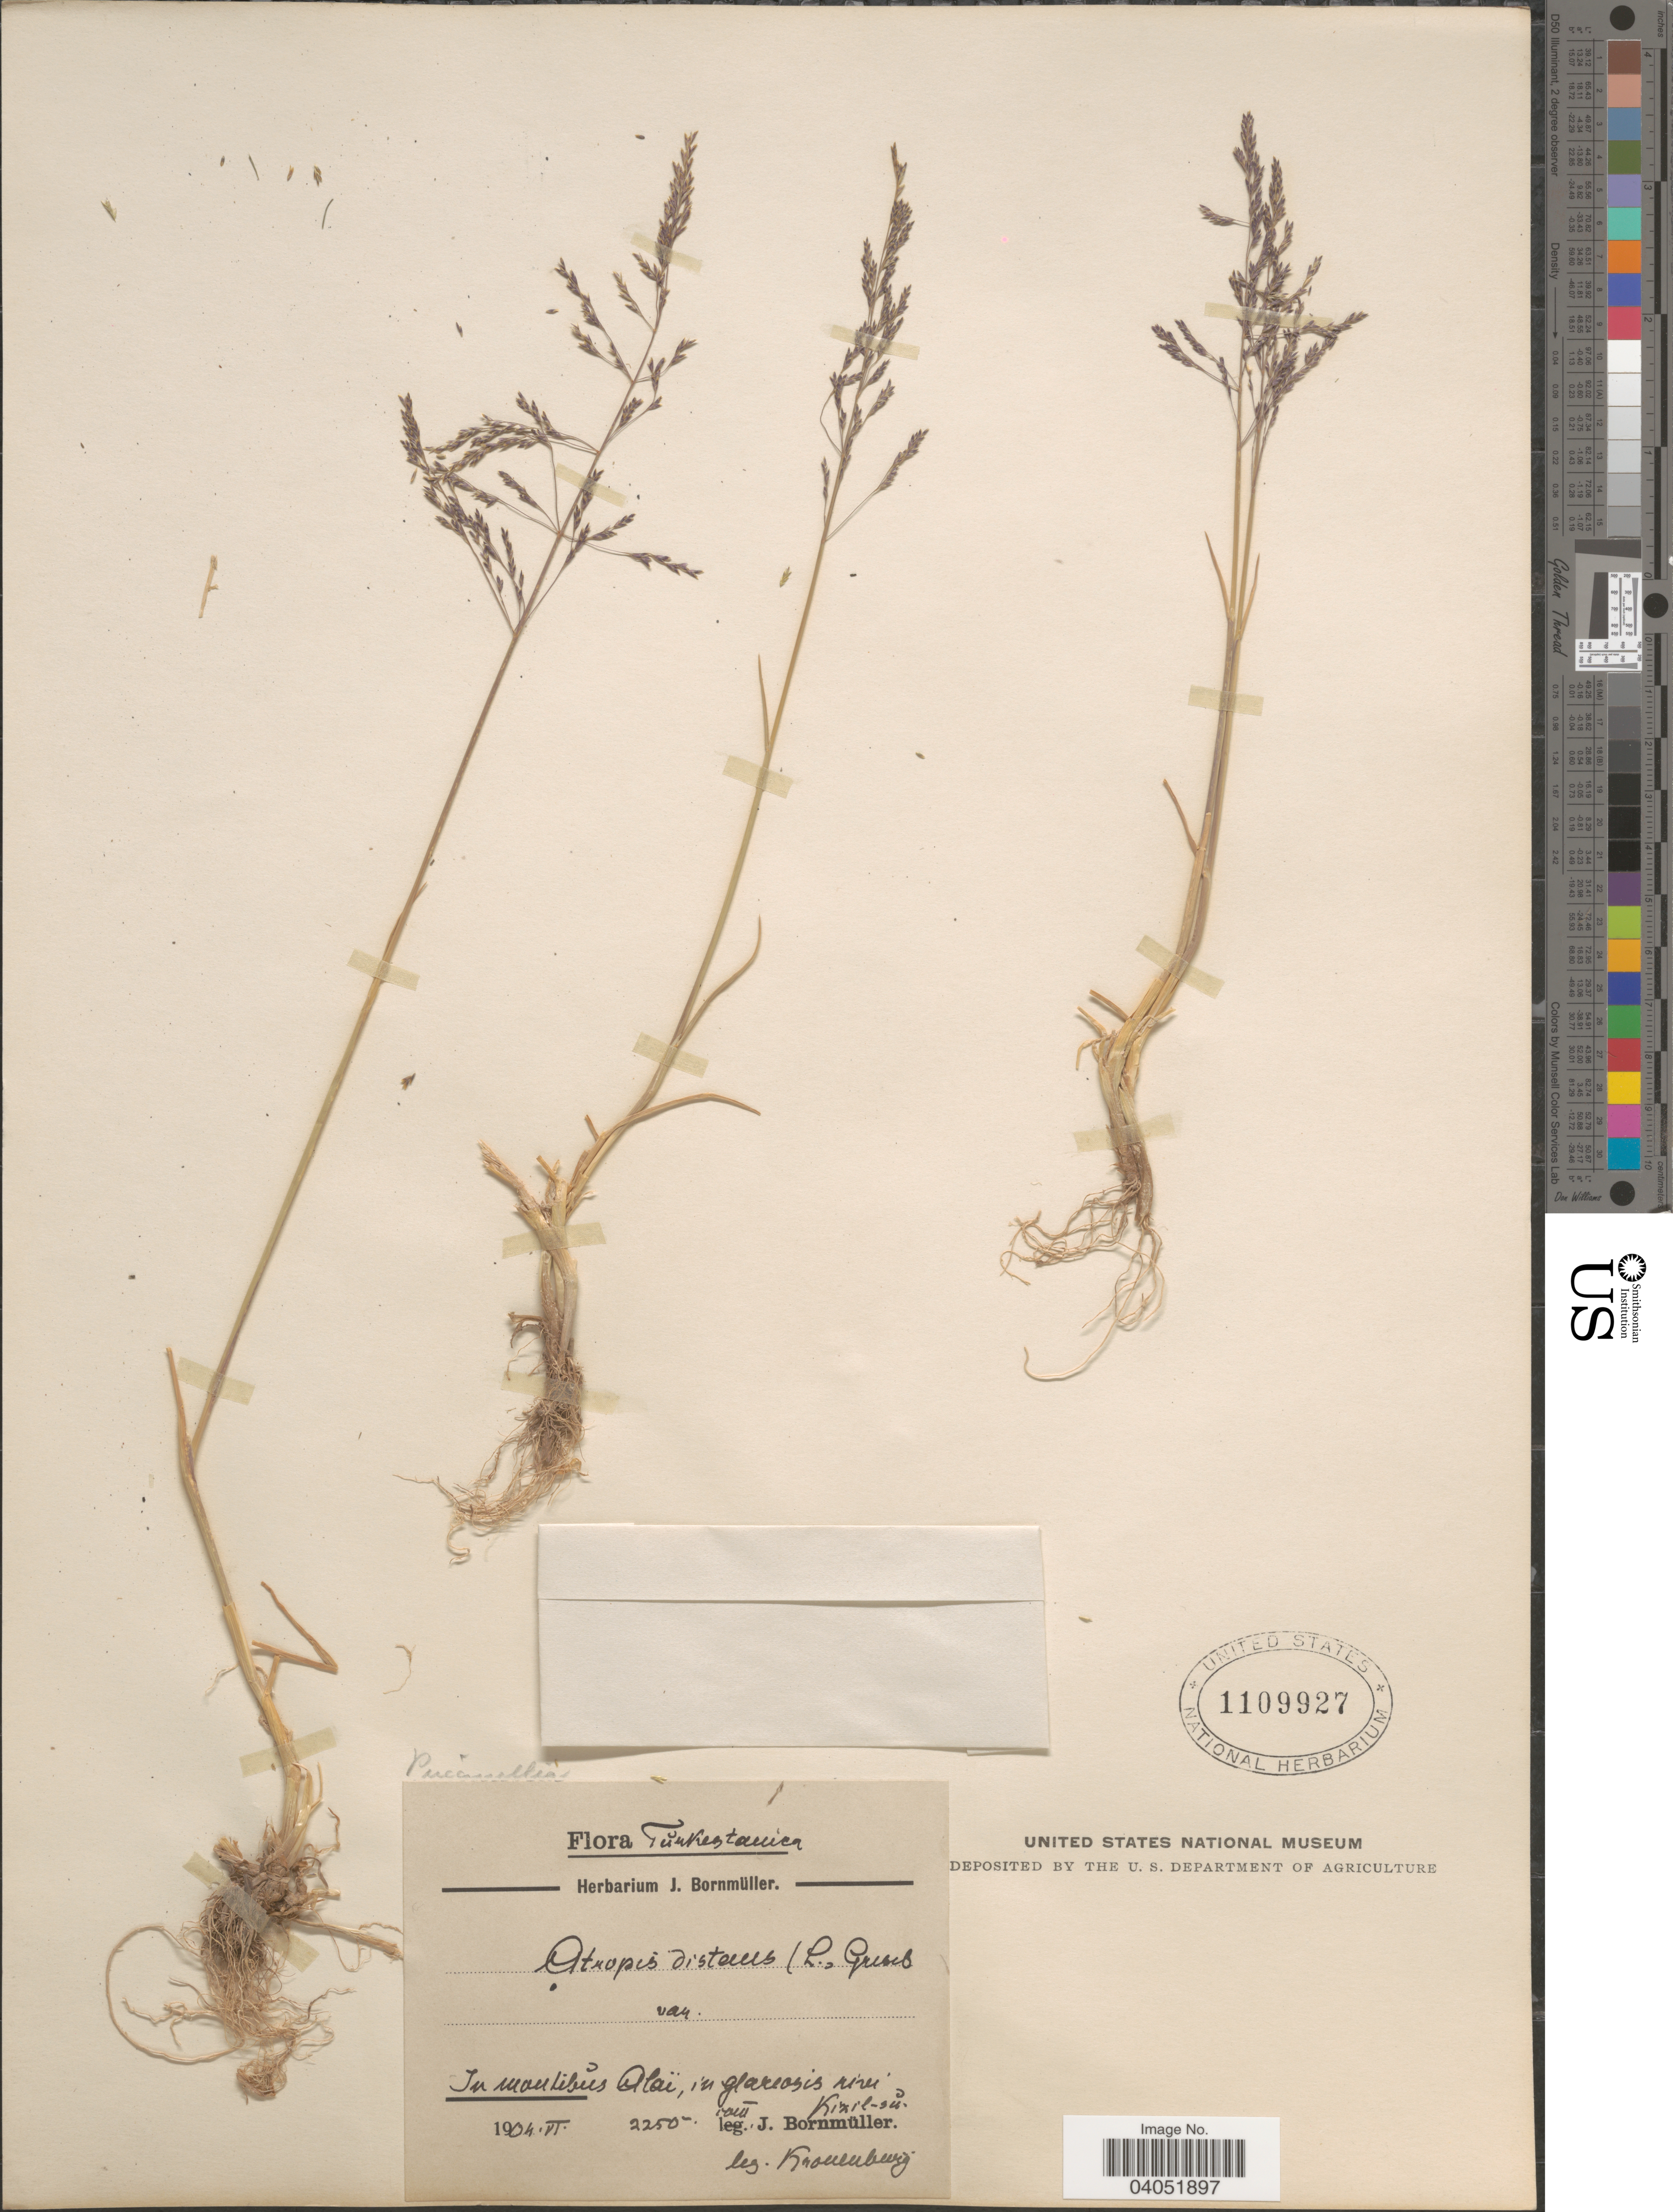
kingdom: Plantae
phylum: Tracheophyta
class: Liliopsida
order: Poales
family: Poaceae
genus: Puccinellia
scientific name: Puccinellia distans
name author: (Jacq.) Parl.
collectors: Kronenburg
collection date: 1904-06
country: China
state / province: Xinjiang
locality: Tŭrkestanica. In montibŭs Alaï. Kizil-sŭ.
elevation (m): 686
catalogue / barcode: US 1109927